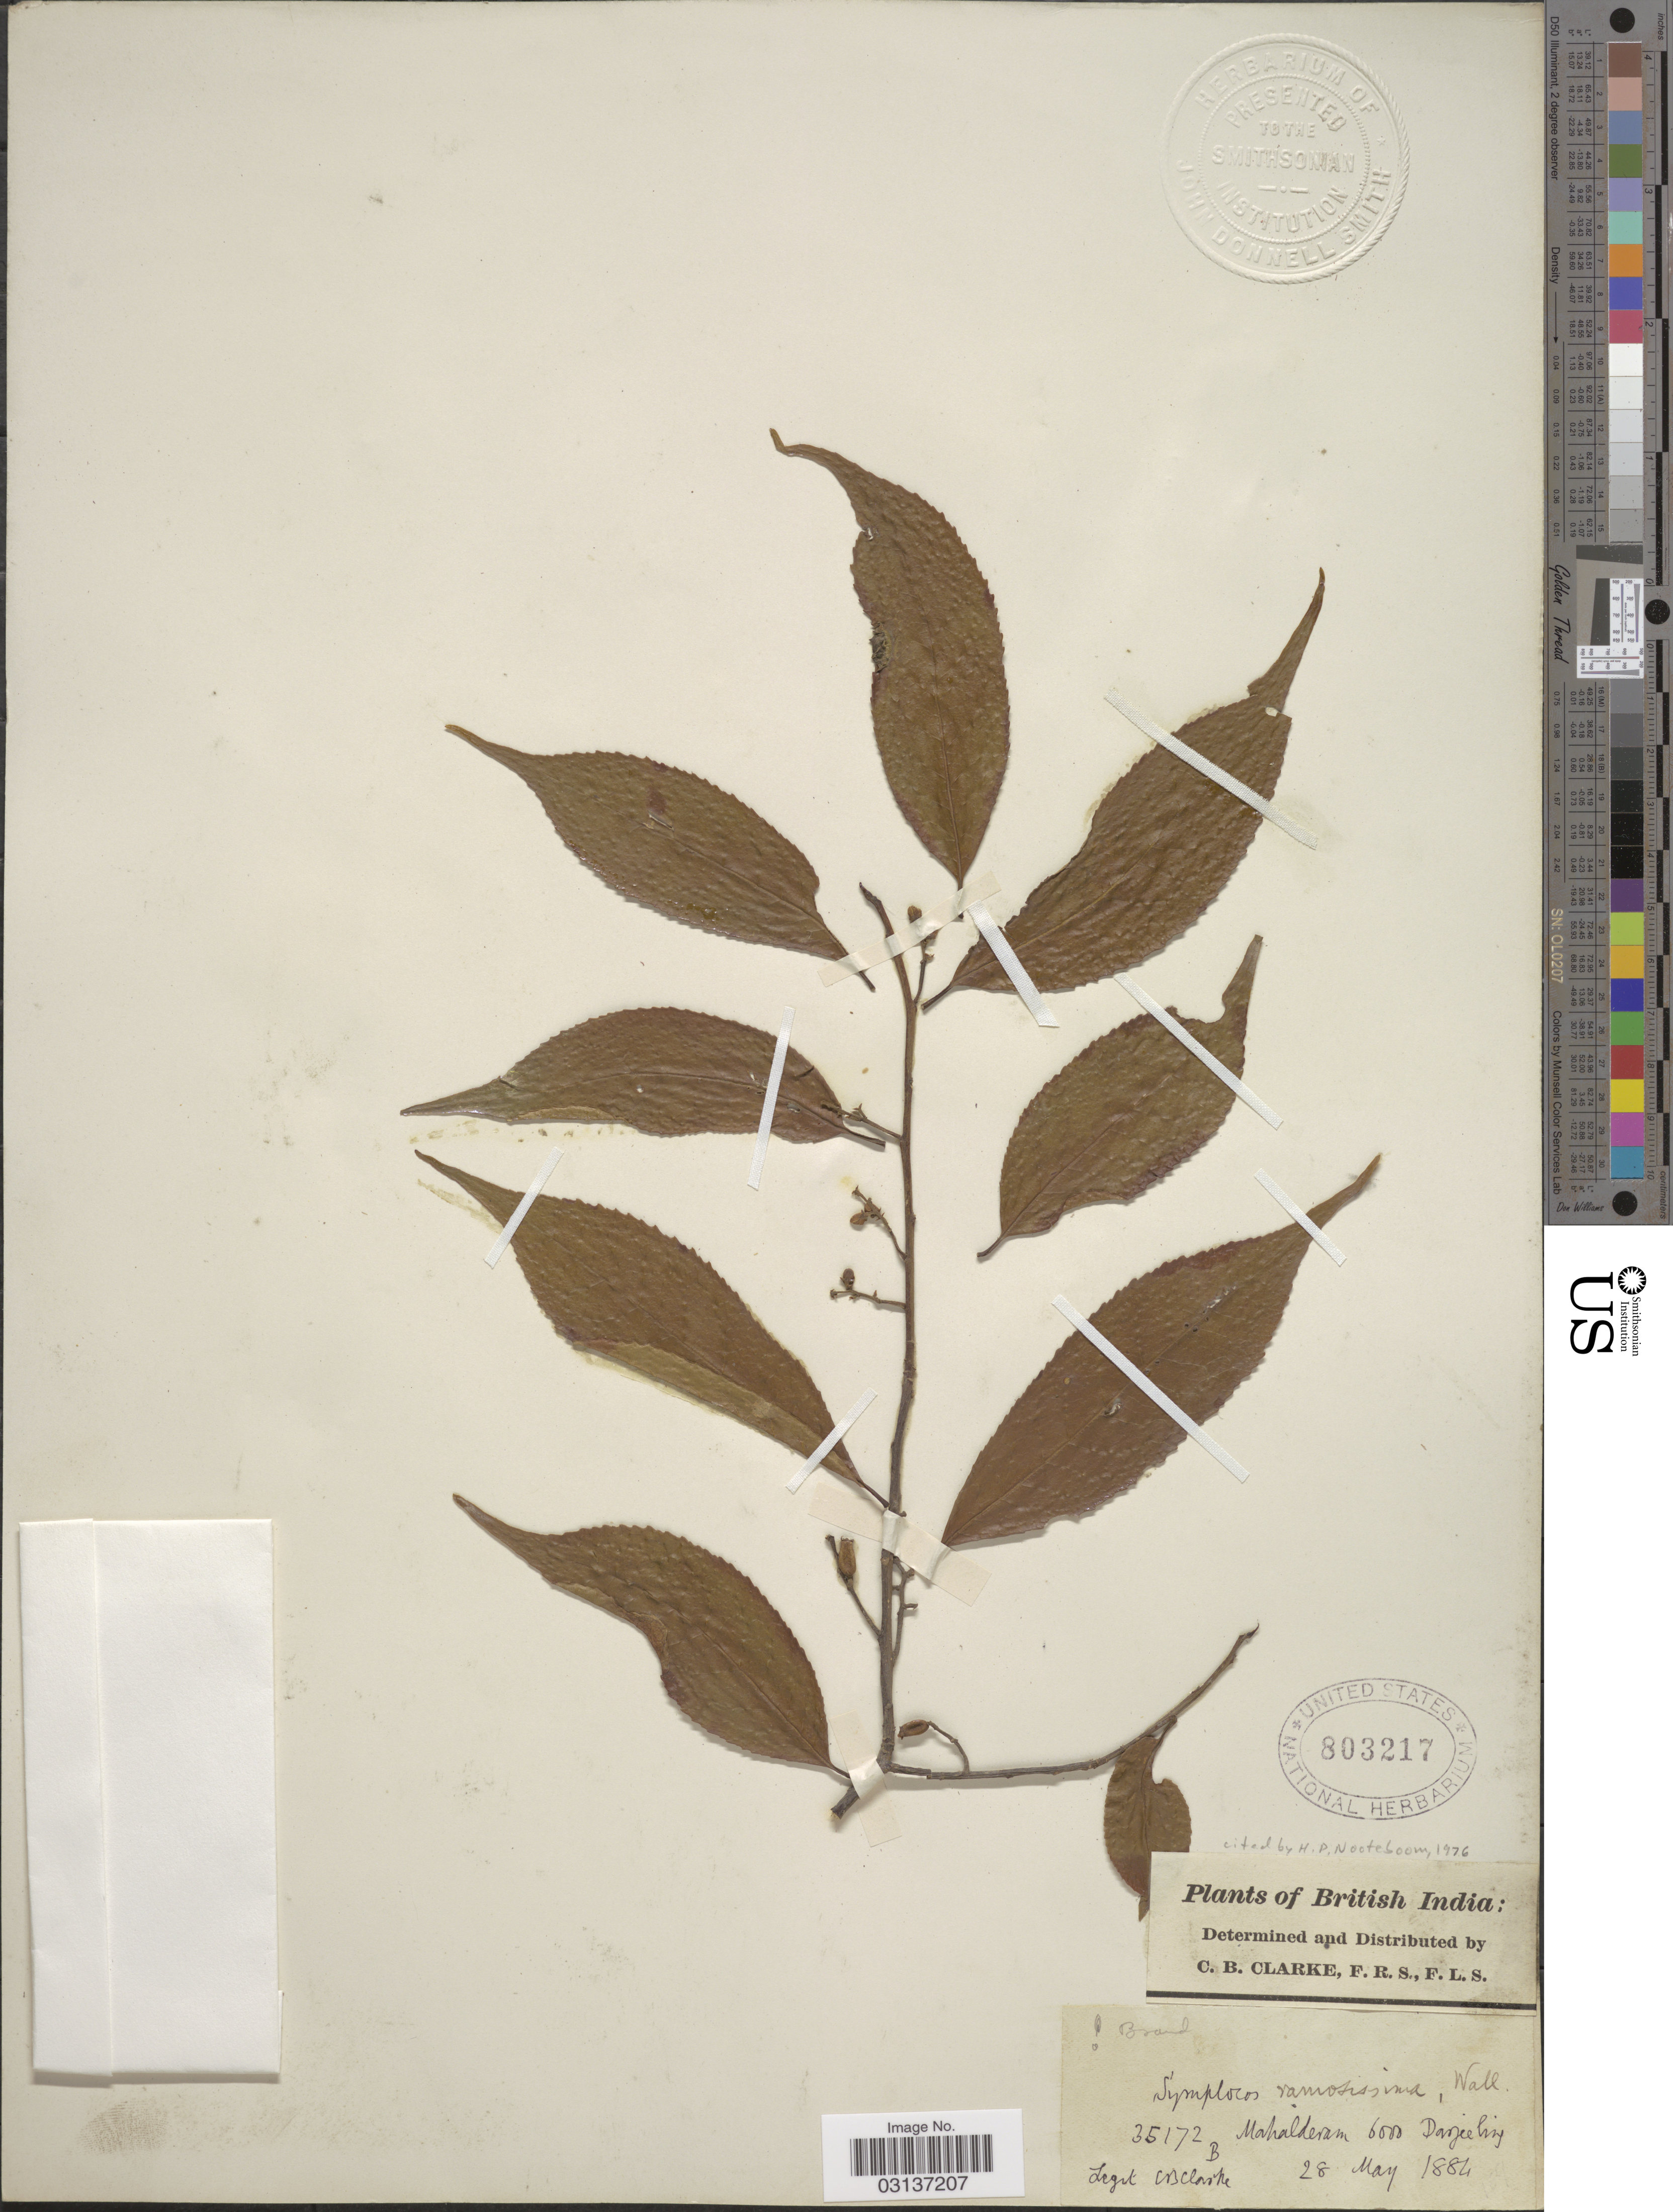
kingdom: Plantae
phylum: Tracheophyta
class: Magnoliopsida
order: Ericales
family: Symplocaceae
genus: Symplocos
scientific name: Symplocos ramosissima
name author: Wall.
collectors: C. B. Clarke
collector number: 35172B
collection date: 1884-05-28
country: India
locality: British India. Mahalderam. Darjeeling.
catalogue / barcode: US 803217